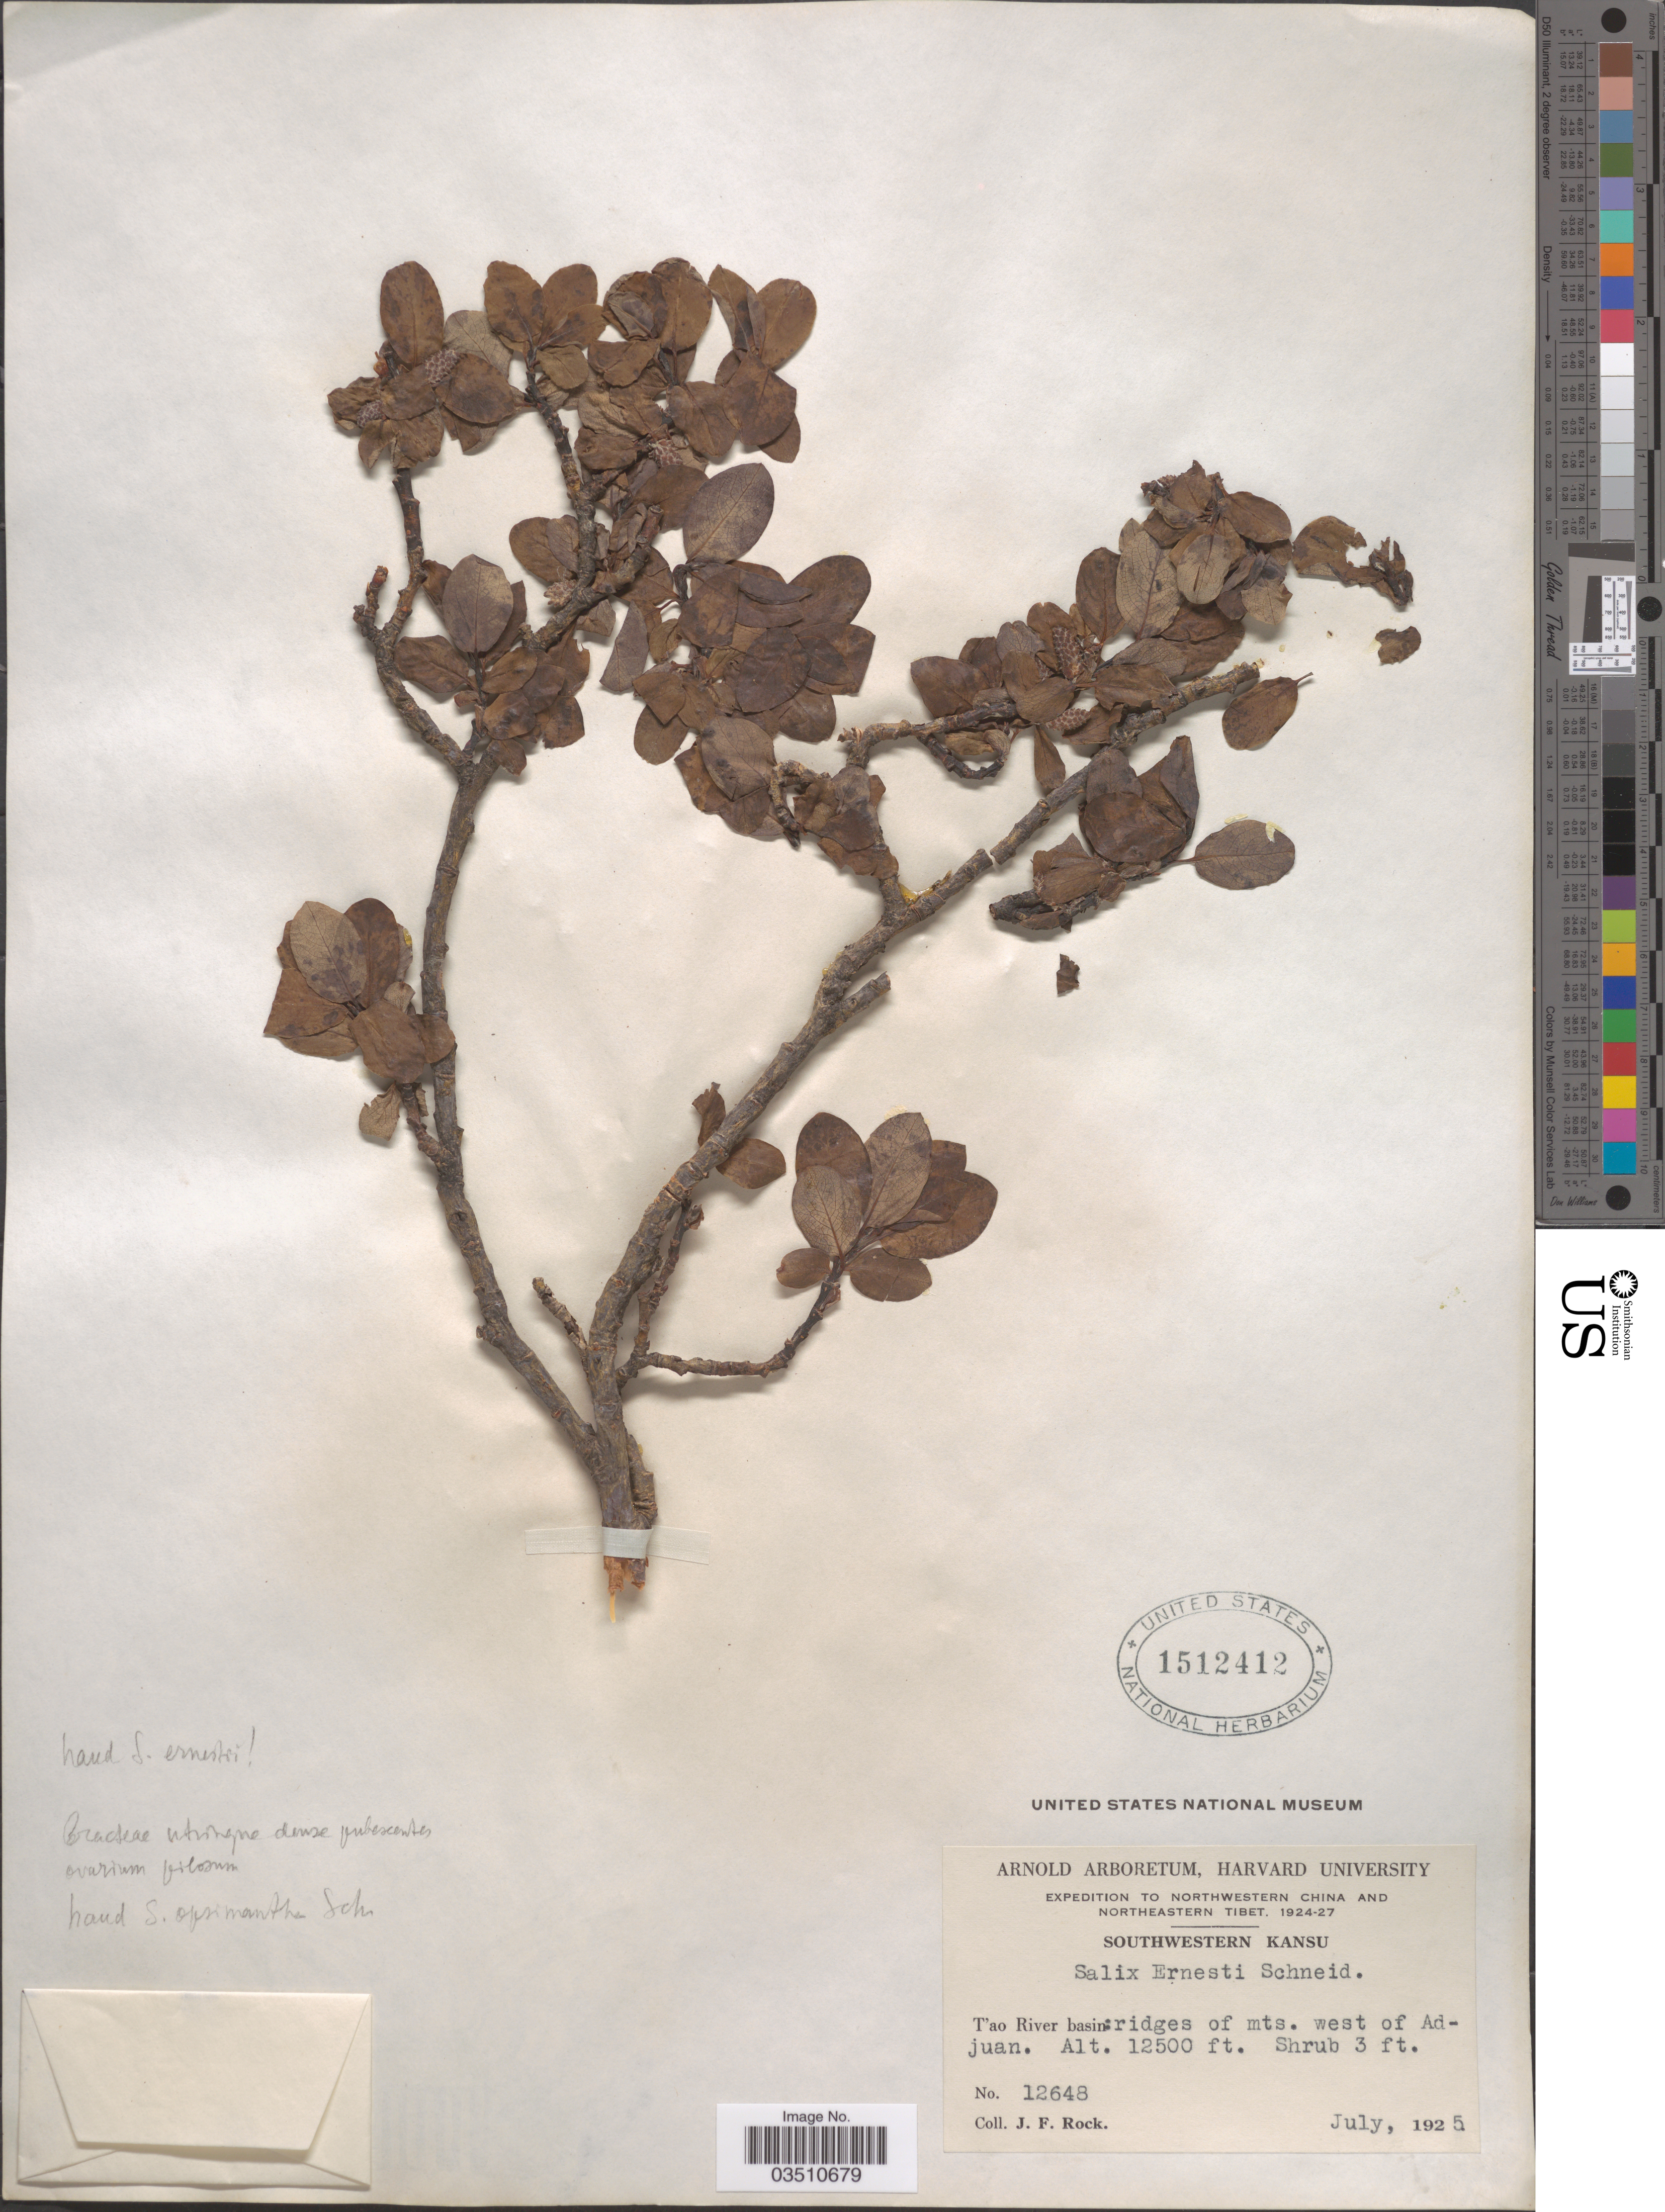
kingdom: Plantae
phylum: Tracheophyta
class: Magnoliopsida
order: Malpighiales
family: Salicaceae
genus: Salix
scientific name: Salix ernestii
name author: C.K. Schneid. in Sarg.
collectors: J. Rock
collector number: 12648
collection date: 1925-07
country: China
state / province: Gansu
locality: Northwestern China. Southwestern Kansu. T'ao River basin: ridges of mts. west of Adjuan.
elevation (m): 3810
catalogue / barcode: US 1512412